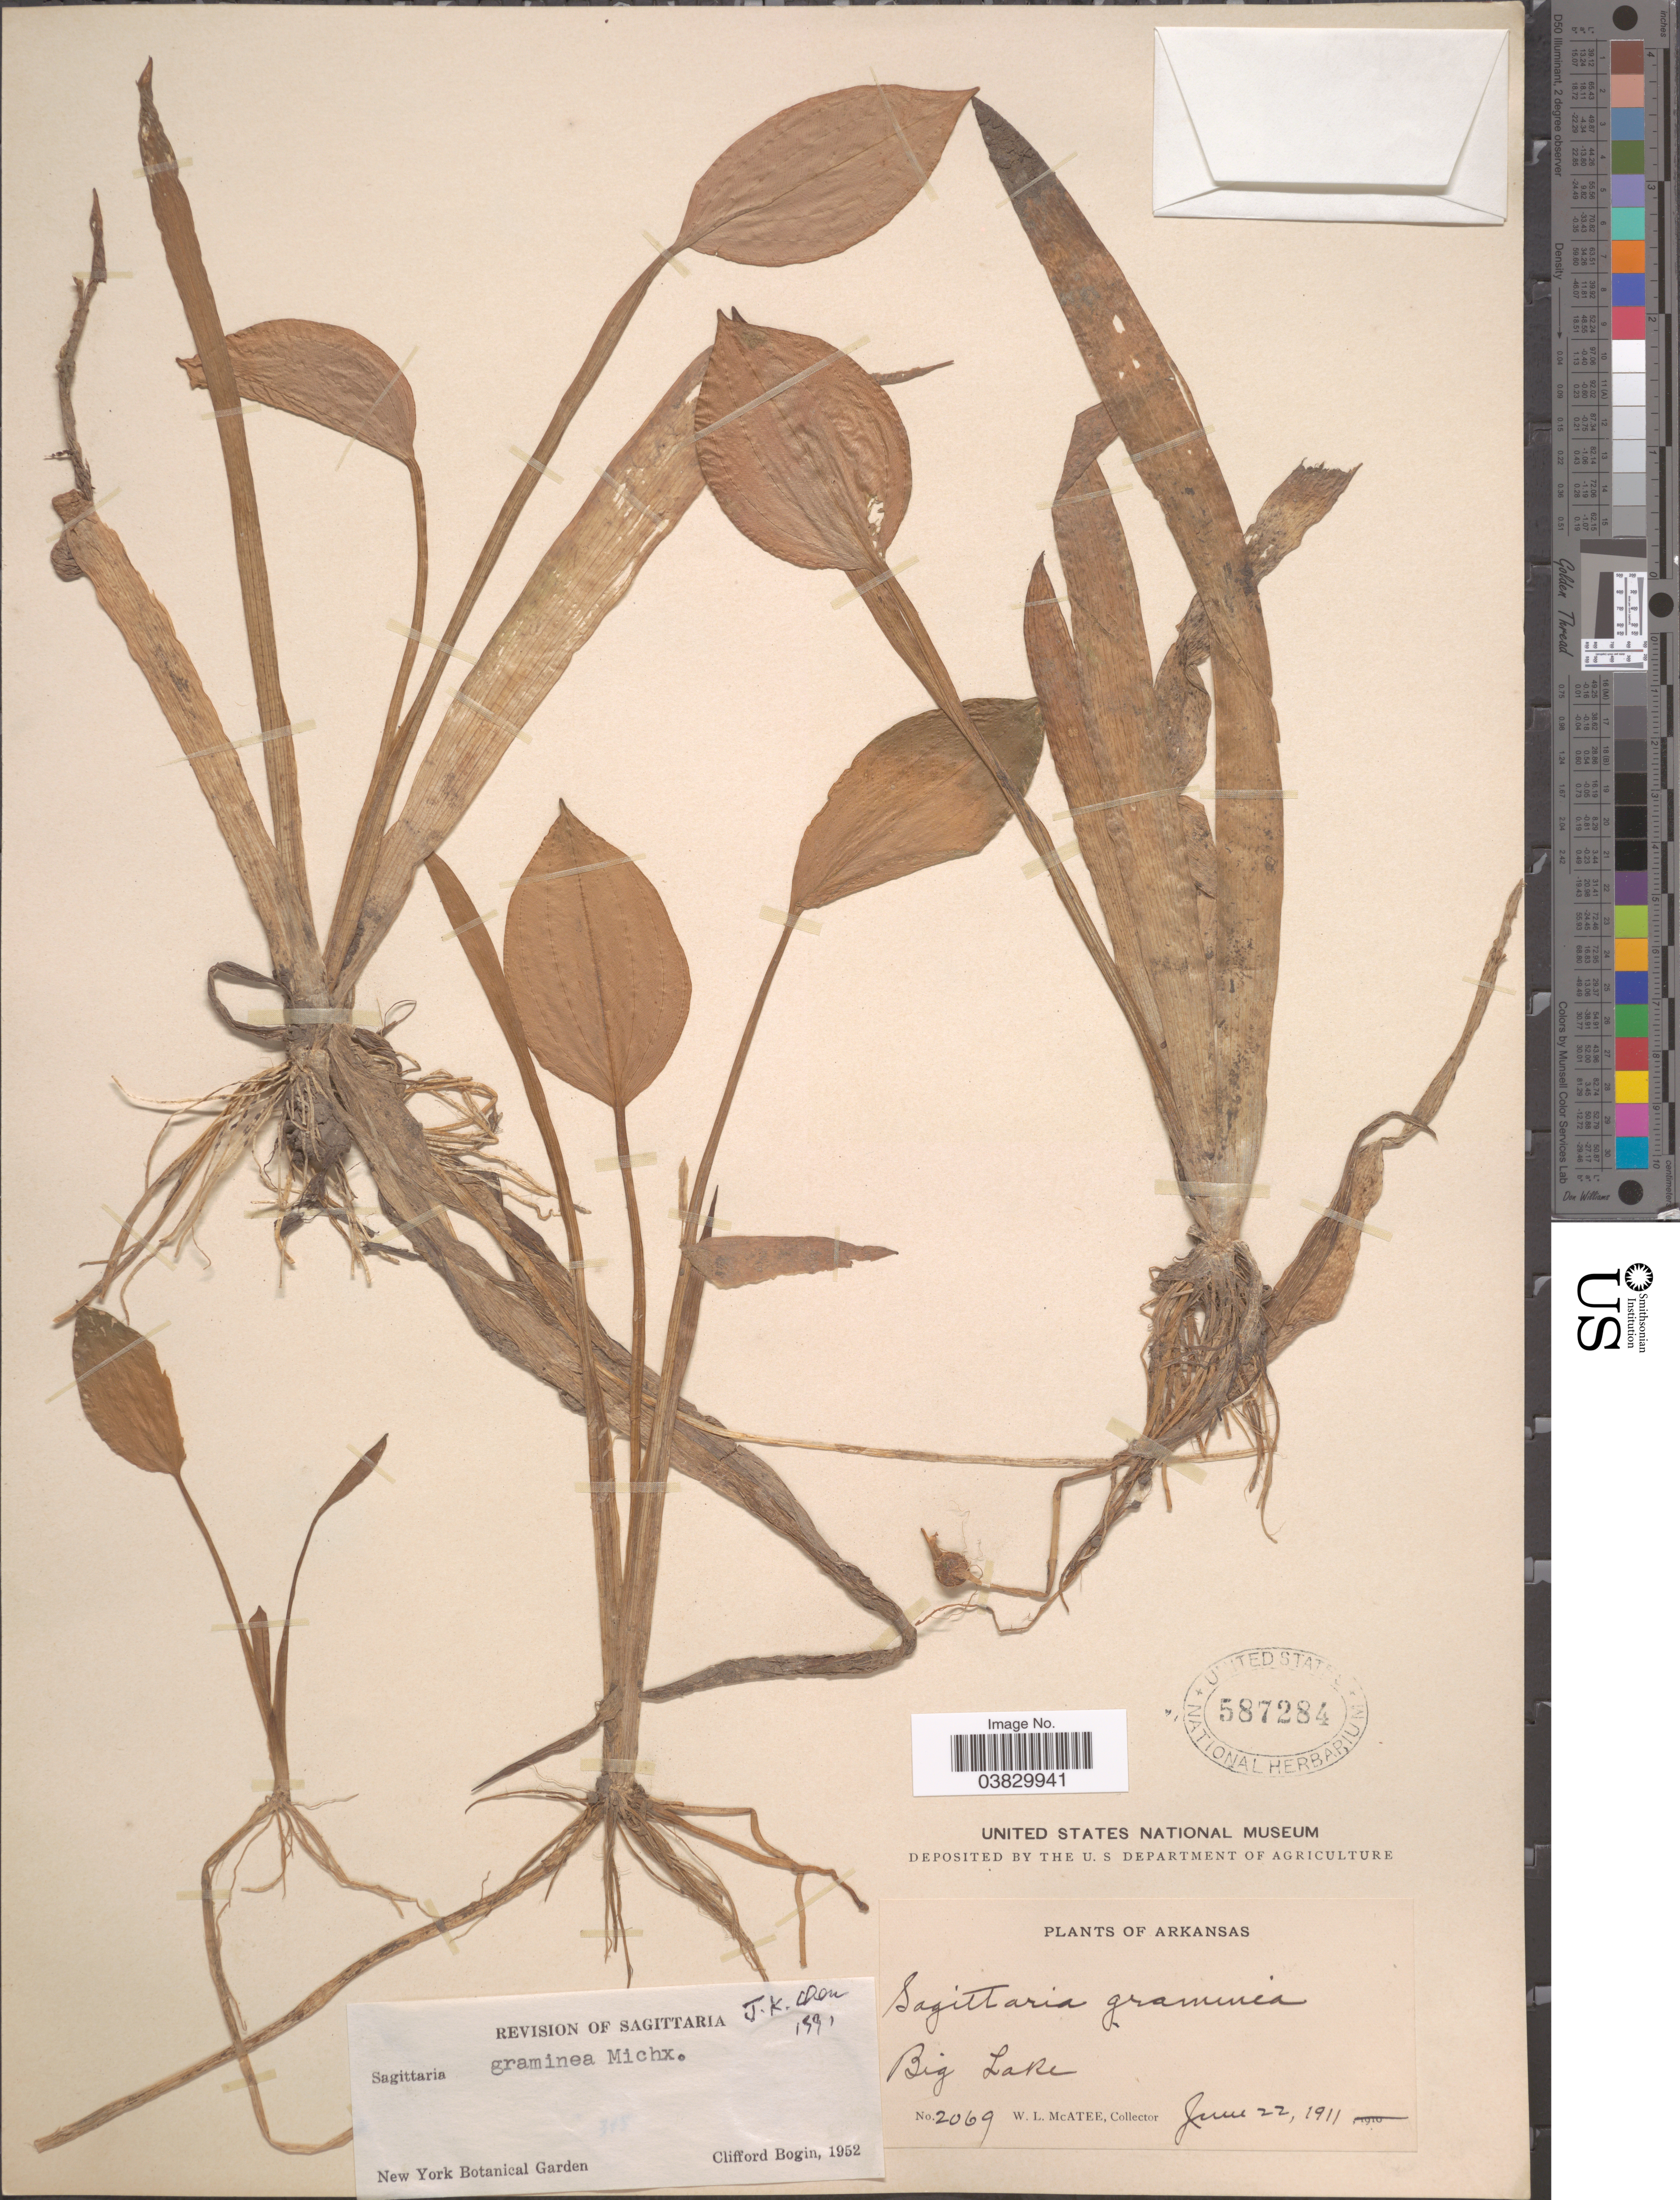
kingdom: Plantae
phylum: Tracheophyta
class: Liliopsida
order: Alismatales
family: Alismataceae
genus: Sagittaria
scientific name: Sagittaria graminea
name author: Michx.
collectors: W. McAtee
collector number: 2069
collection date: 1911-06-22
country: United States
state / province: Arkansas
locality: Big Lake.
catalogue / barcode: US 587284